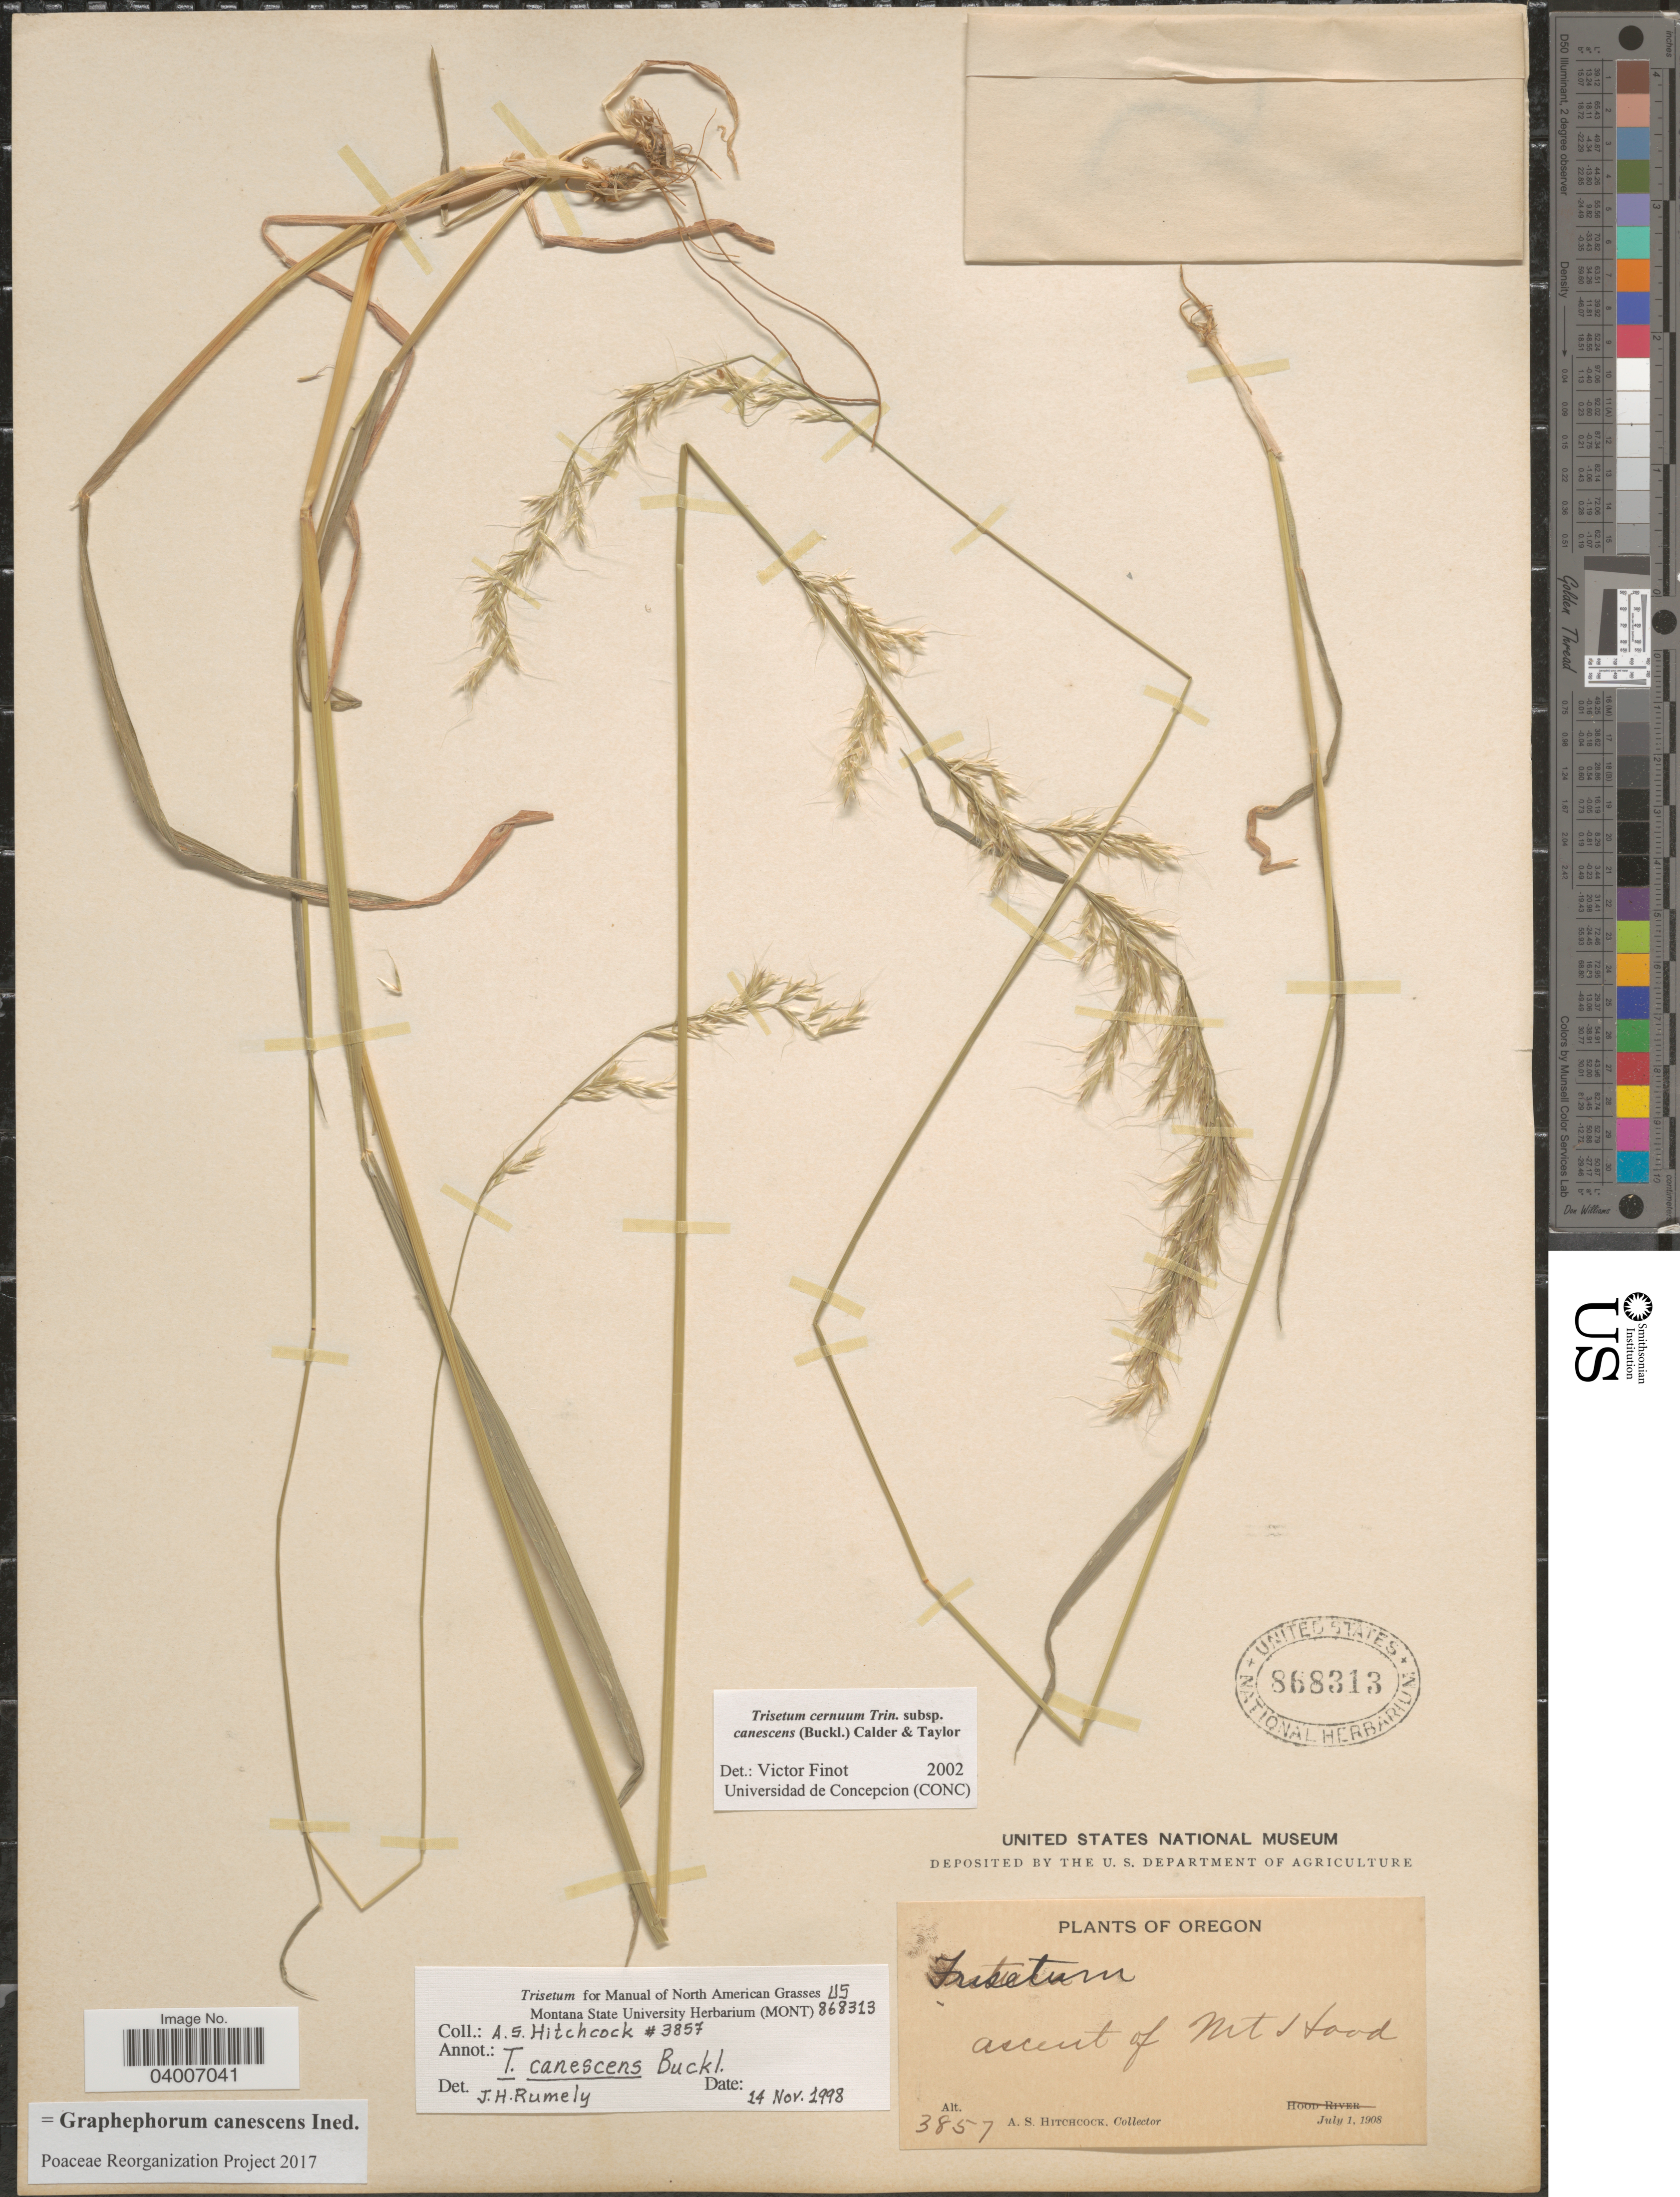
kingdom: Plantae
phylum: Tracheophyta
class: Liliopsida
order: Poales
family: Poaceae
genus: Graphephorum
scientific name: Graphephorum canescens ined.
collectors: A. S. Hitchcock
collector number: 3857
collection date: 1908-07-01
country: United States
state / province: Oregon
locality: Ascent of Mt. Hood.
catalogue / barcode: US 868313